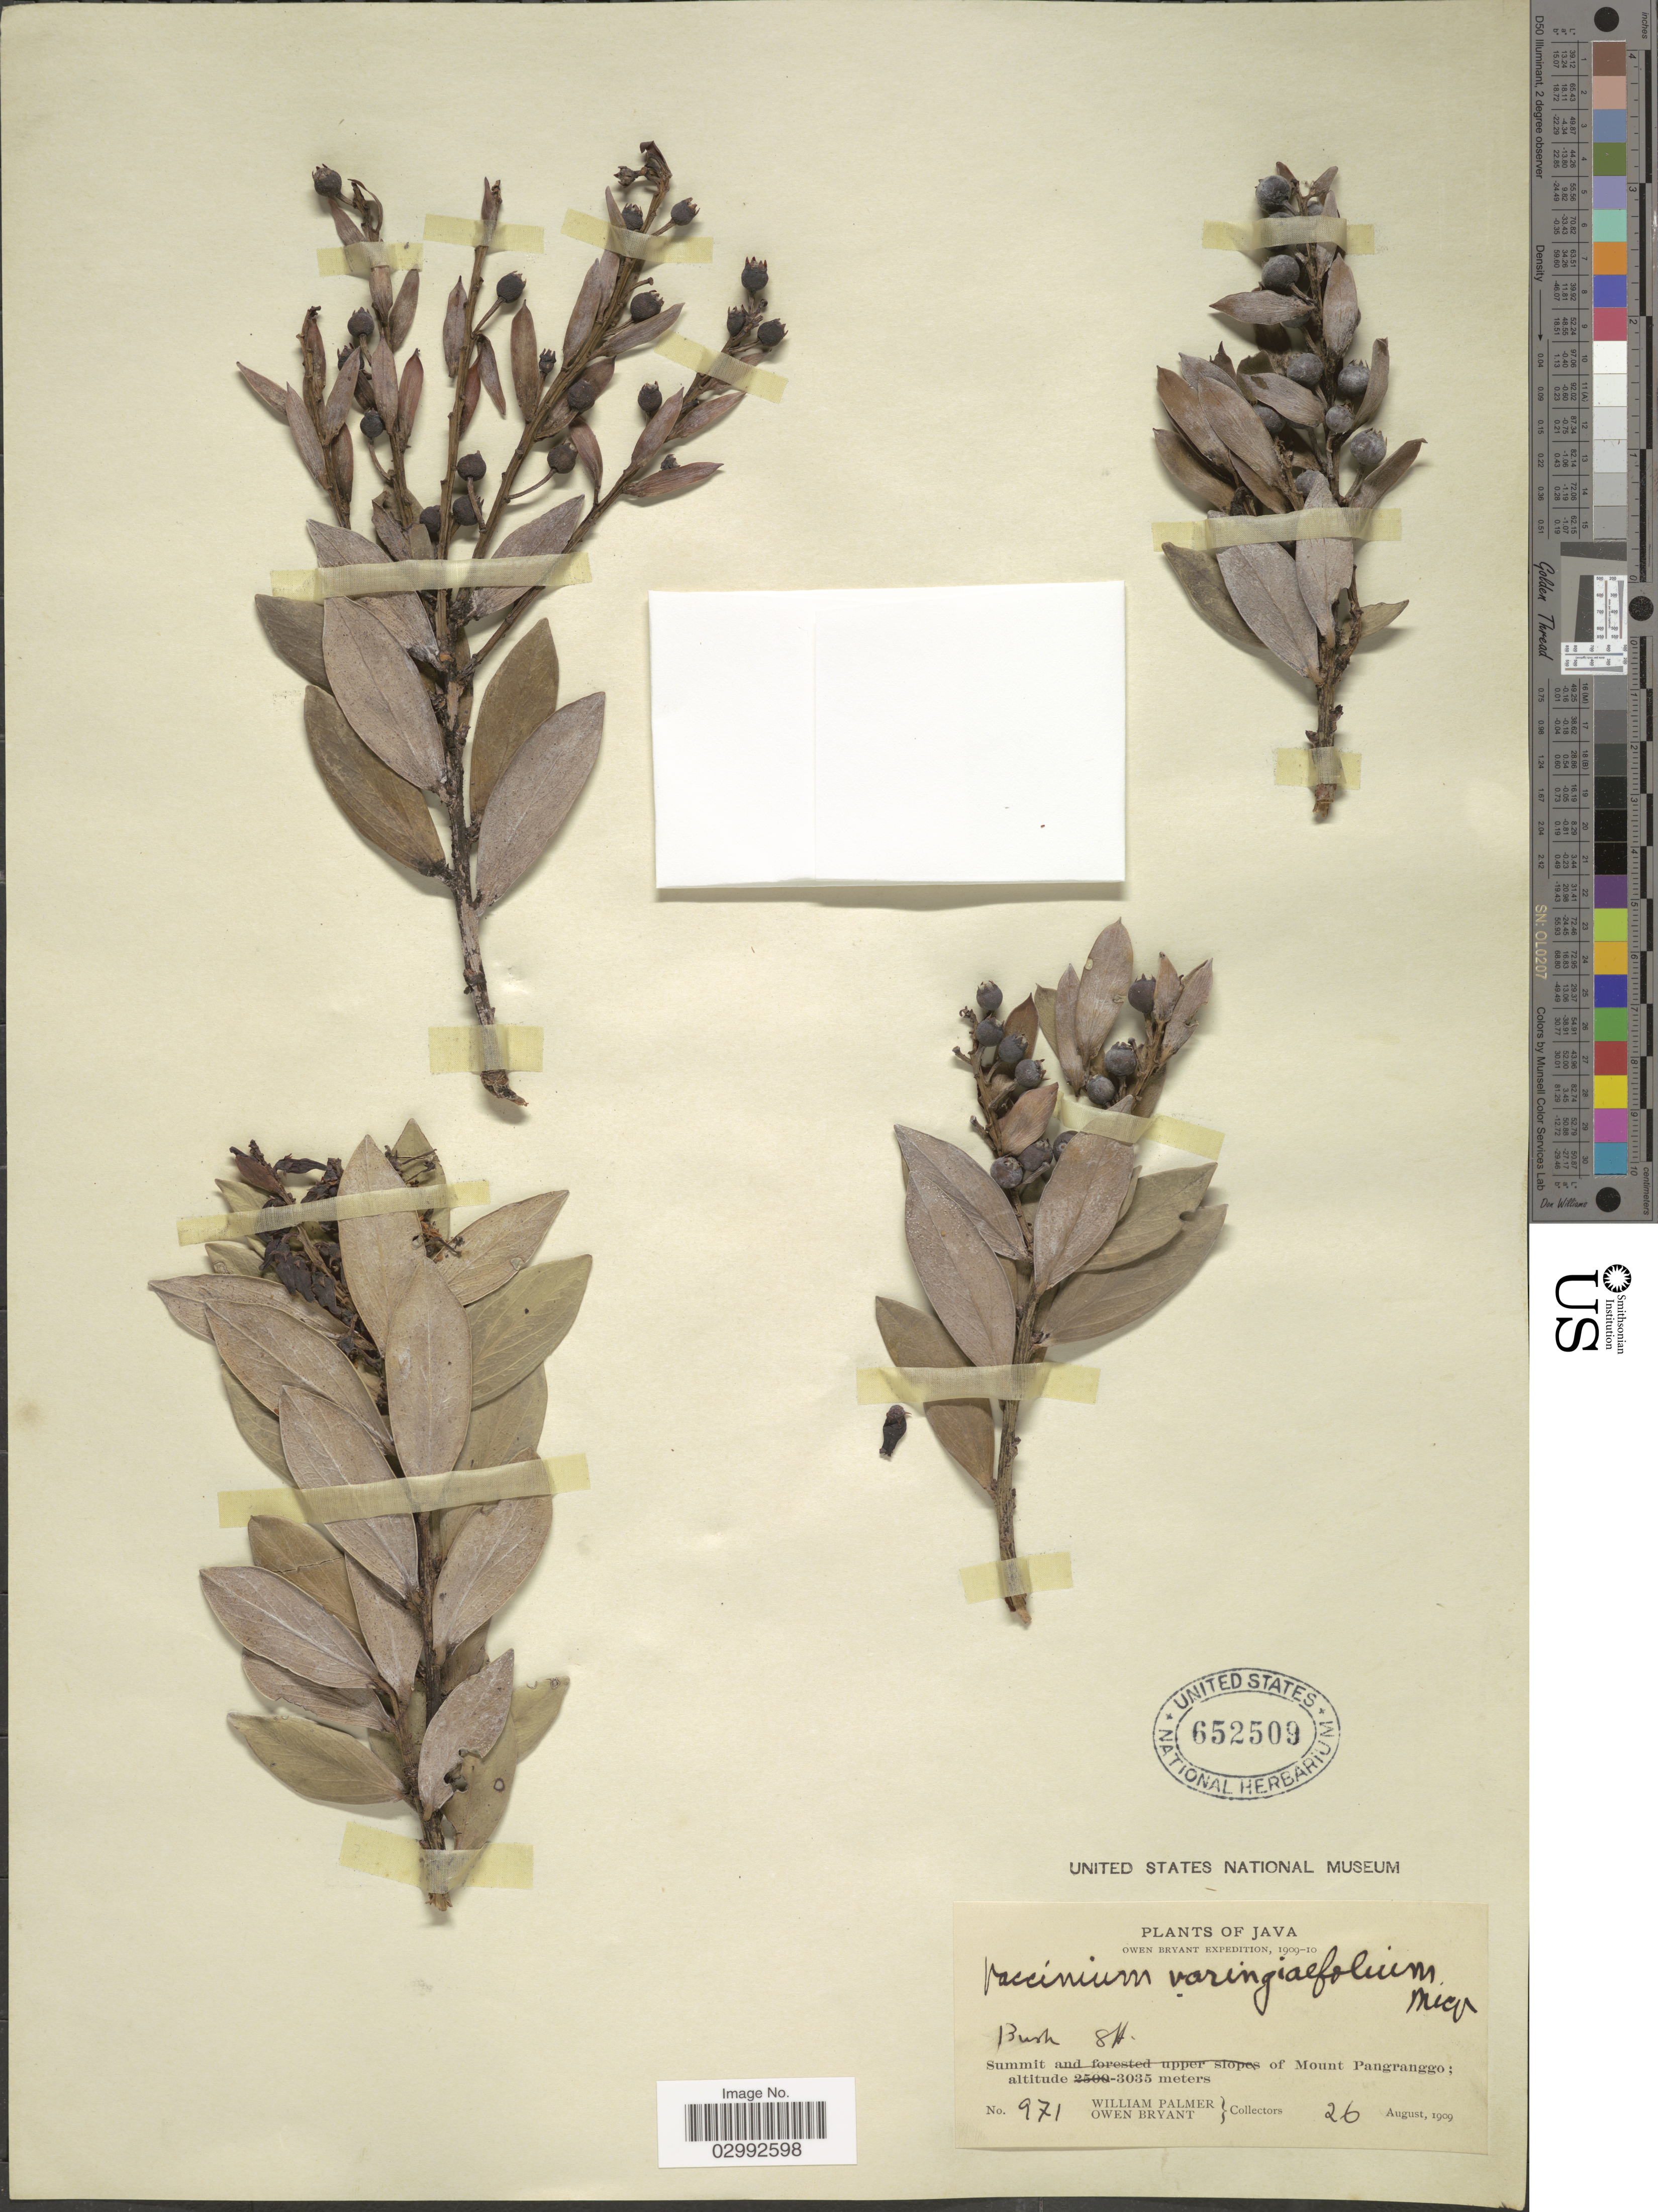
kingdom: Plantae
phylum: Tracheophyta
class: Magnoliopsida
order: Ericales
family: Ericaceae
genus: Vaccinium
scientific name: Vaccinium varingiaefolium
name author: Miq.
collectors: W. Palmer & O. Bryant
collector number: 971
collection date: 1909-08-26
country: Indonesia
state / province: Java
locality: Summit of Mount Pangranggo.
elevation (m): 3035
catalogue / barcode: US 652509